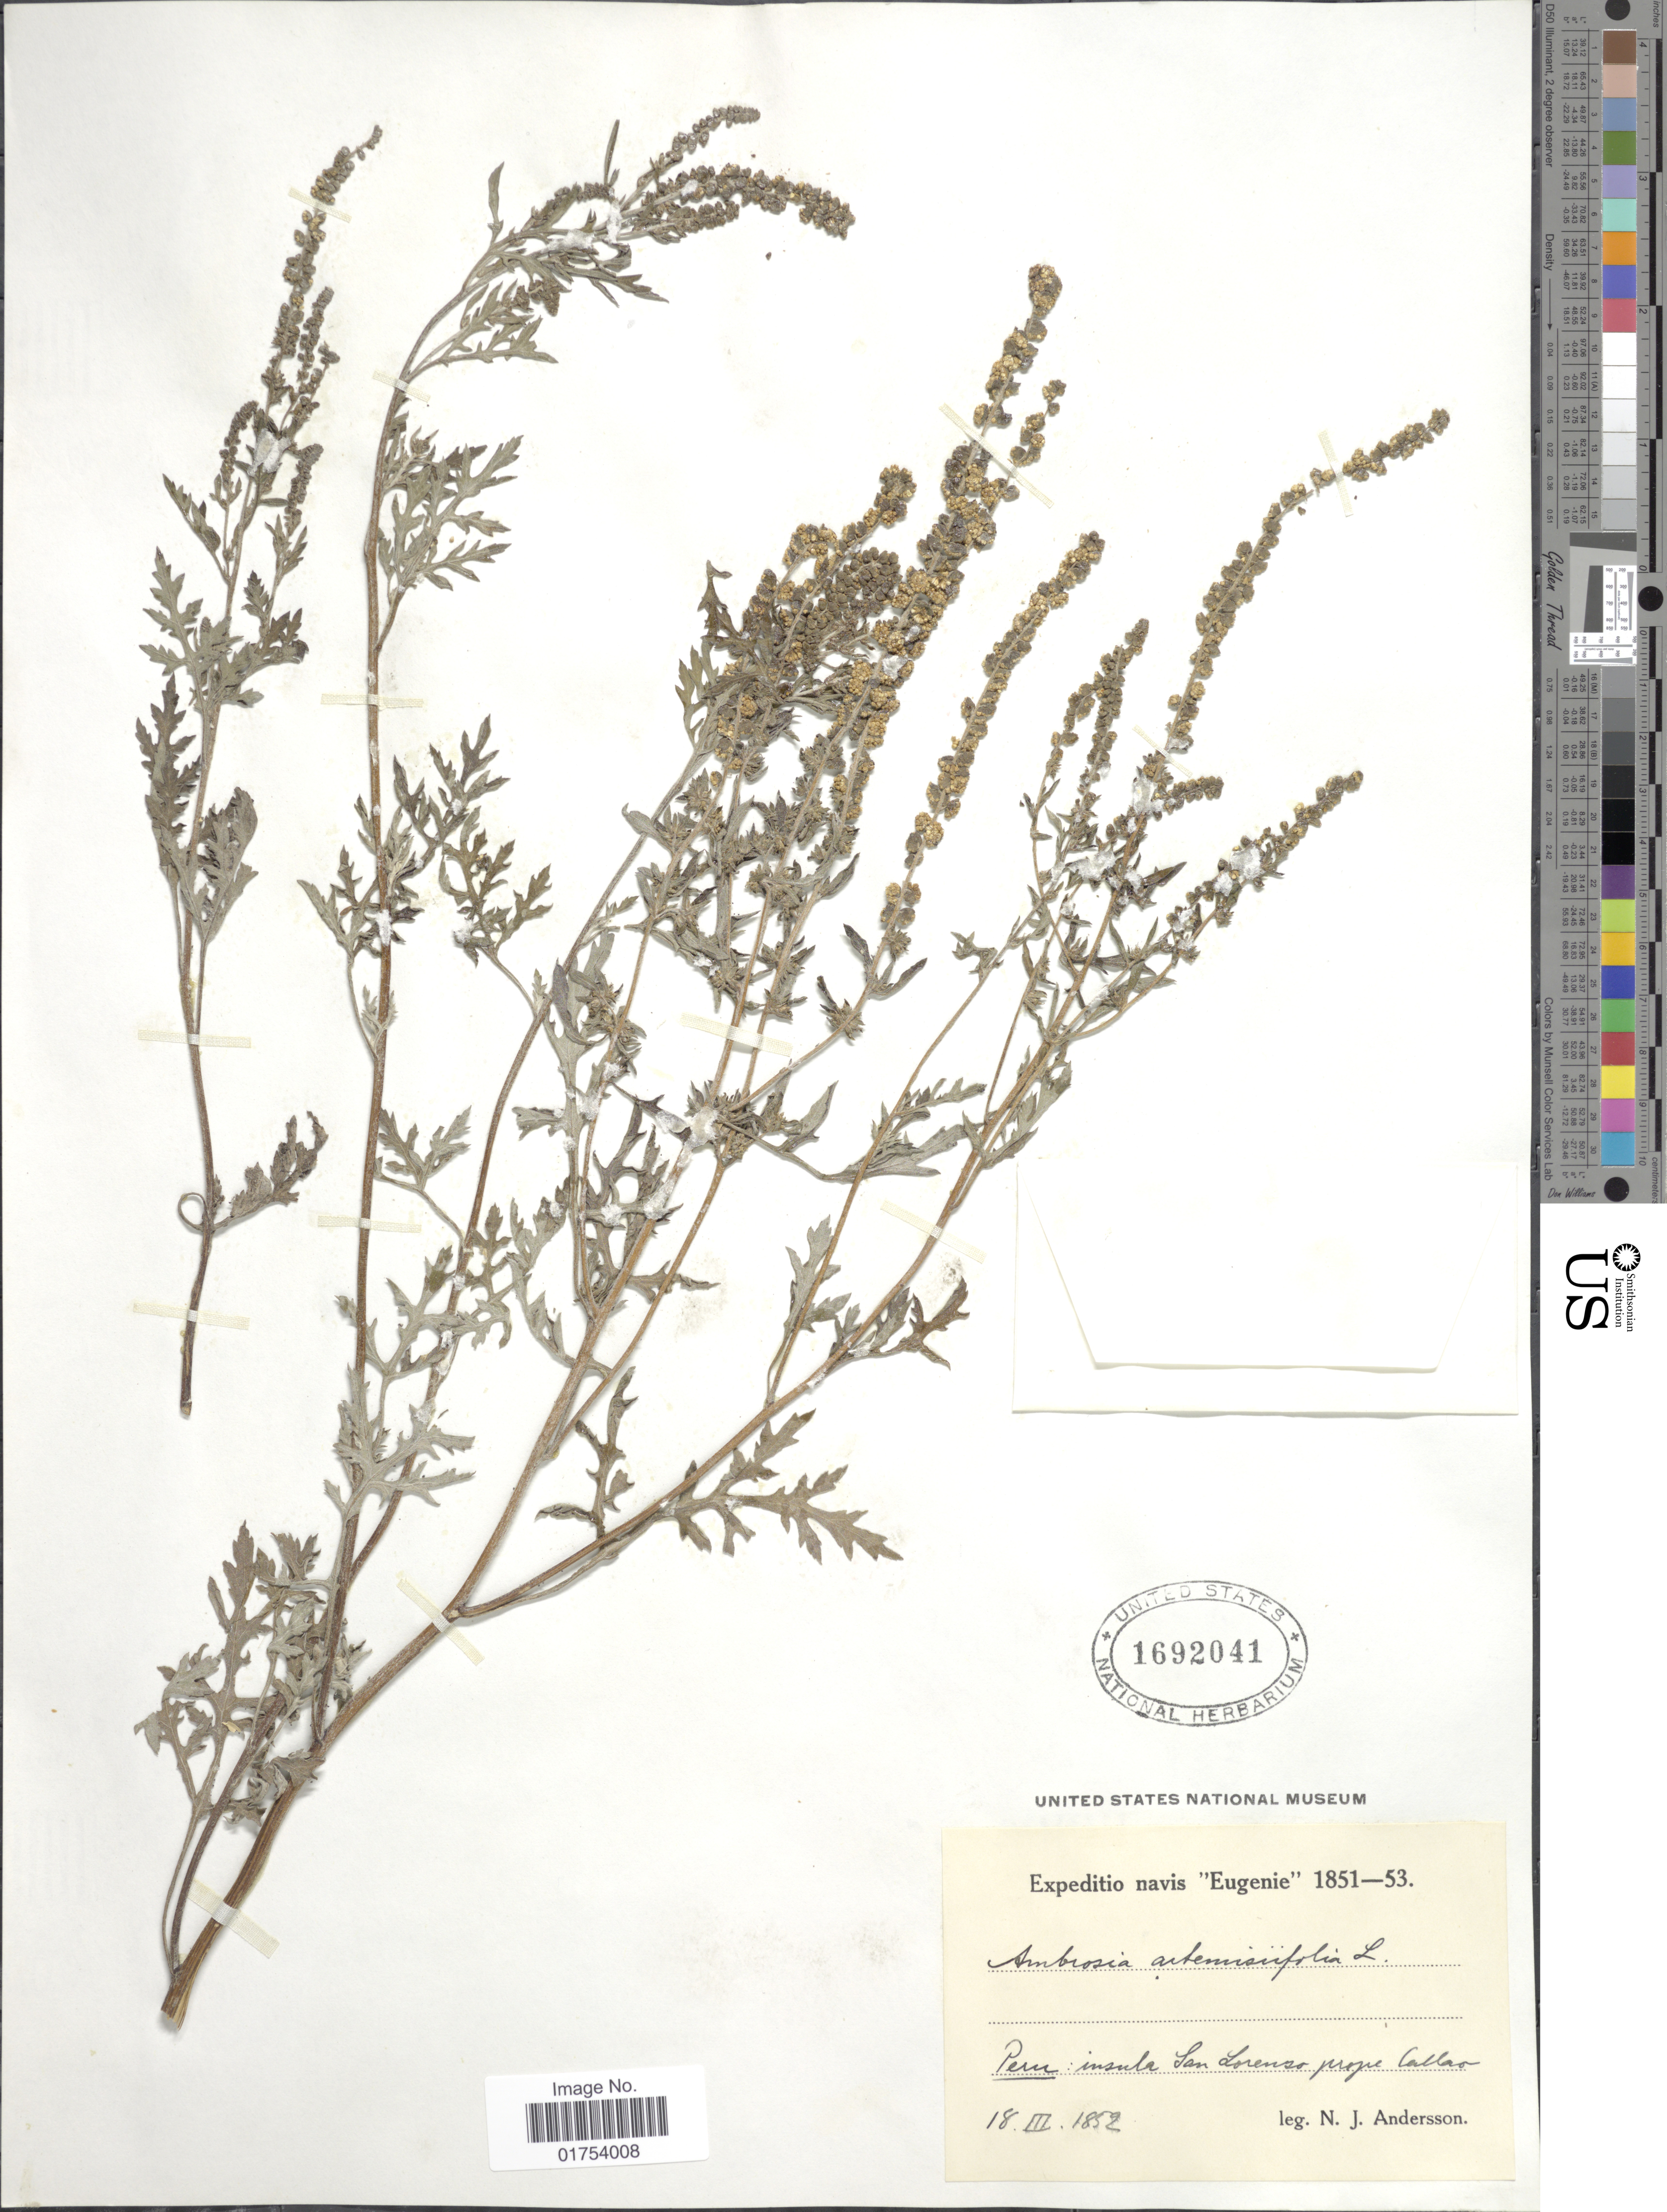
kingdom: Plantae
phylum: Tracheophyta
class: Magnoliopsida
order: Asterales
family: Asteraceae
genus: Ambrosia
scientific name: Ambrosia artemisiifolia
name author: L.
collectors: N. J. Andersson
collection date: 1852-03-18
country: Peru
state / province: Callao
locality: Navis "Eugenie" , insula Lorenzo proje Callao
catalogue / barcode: US 1692041